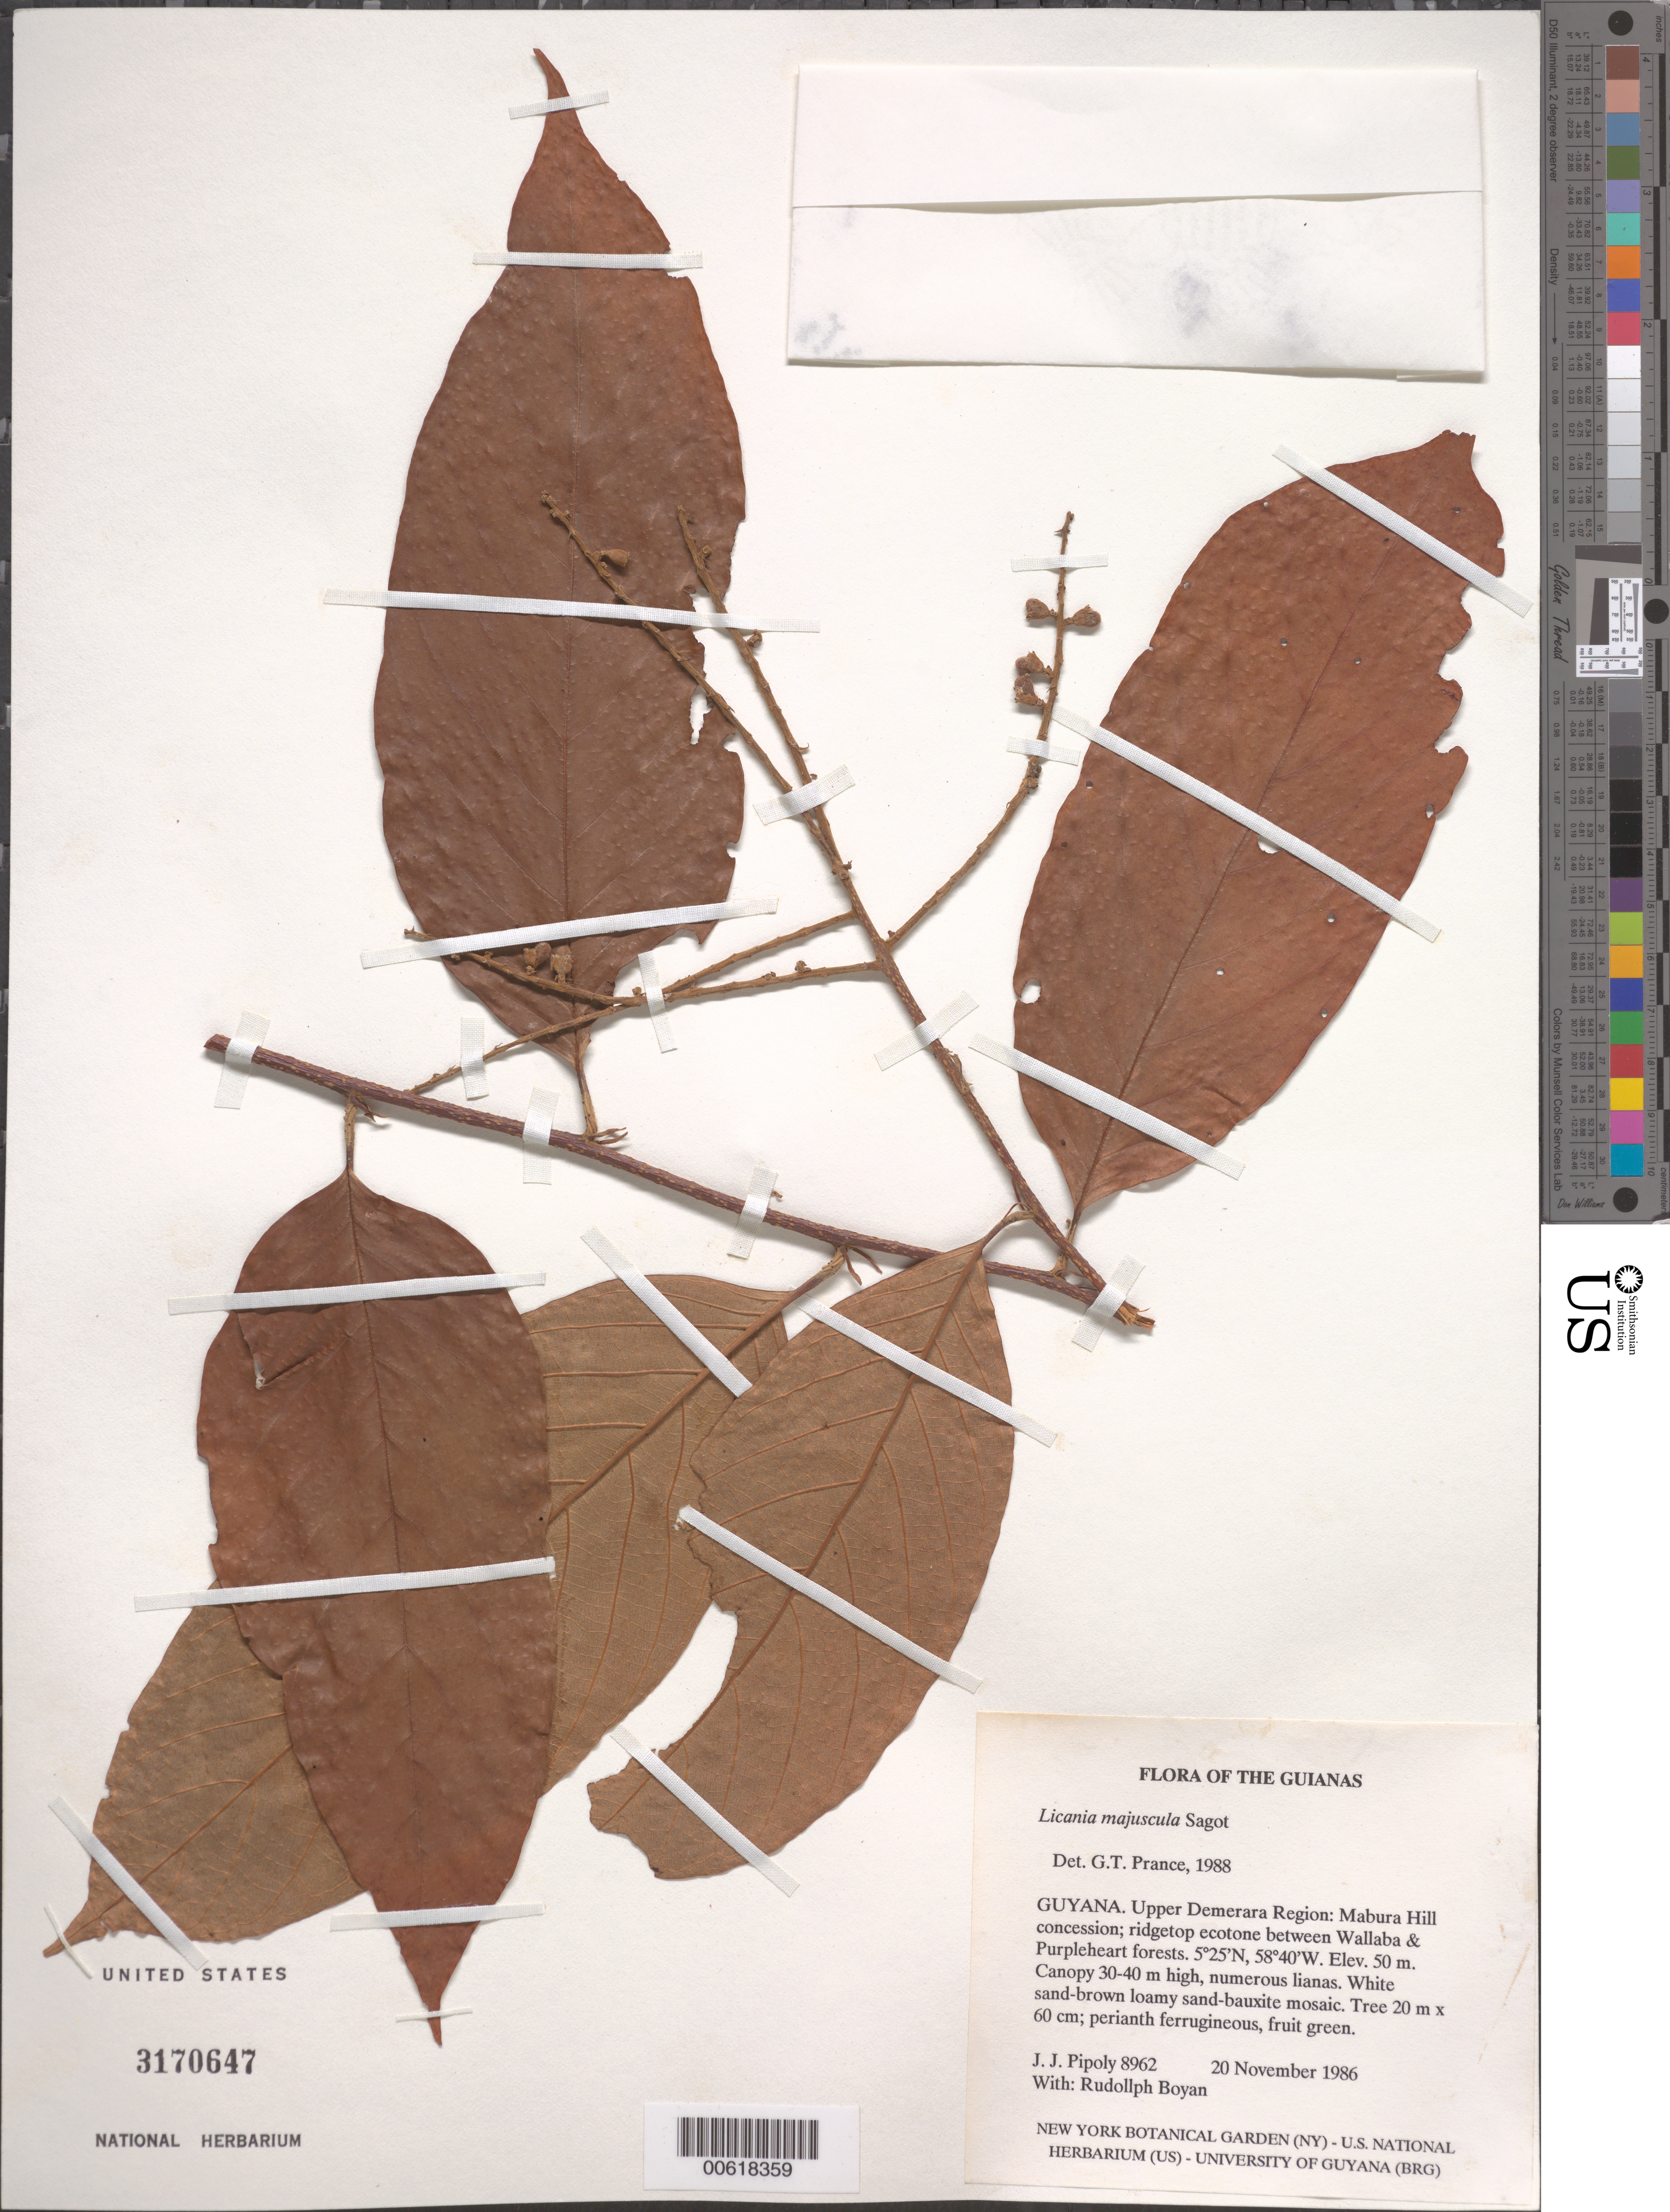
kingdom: Plantae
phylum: Tracheophyta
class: Magnoliopsida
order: Malpighiales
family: Chrysobalanaceae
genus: Licania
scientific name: Licania majuscula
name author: Sagot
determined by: Prance, G. T.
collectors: J. J. Pipoly & R. Boyan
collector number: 8962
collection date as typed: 20 November 1986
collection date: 1986-11-20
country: Guyana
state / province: U. Demerara-Berbice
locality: Mabura Hill Timber Concession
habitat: Ridgetop ecotone between Kakaralli- Wallaba & Purpleheart- Morabukea forest. White sand, brown loamy sand-bauxite mosaic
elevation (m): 50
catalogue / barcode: US 3170647